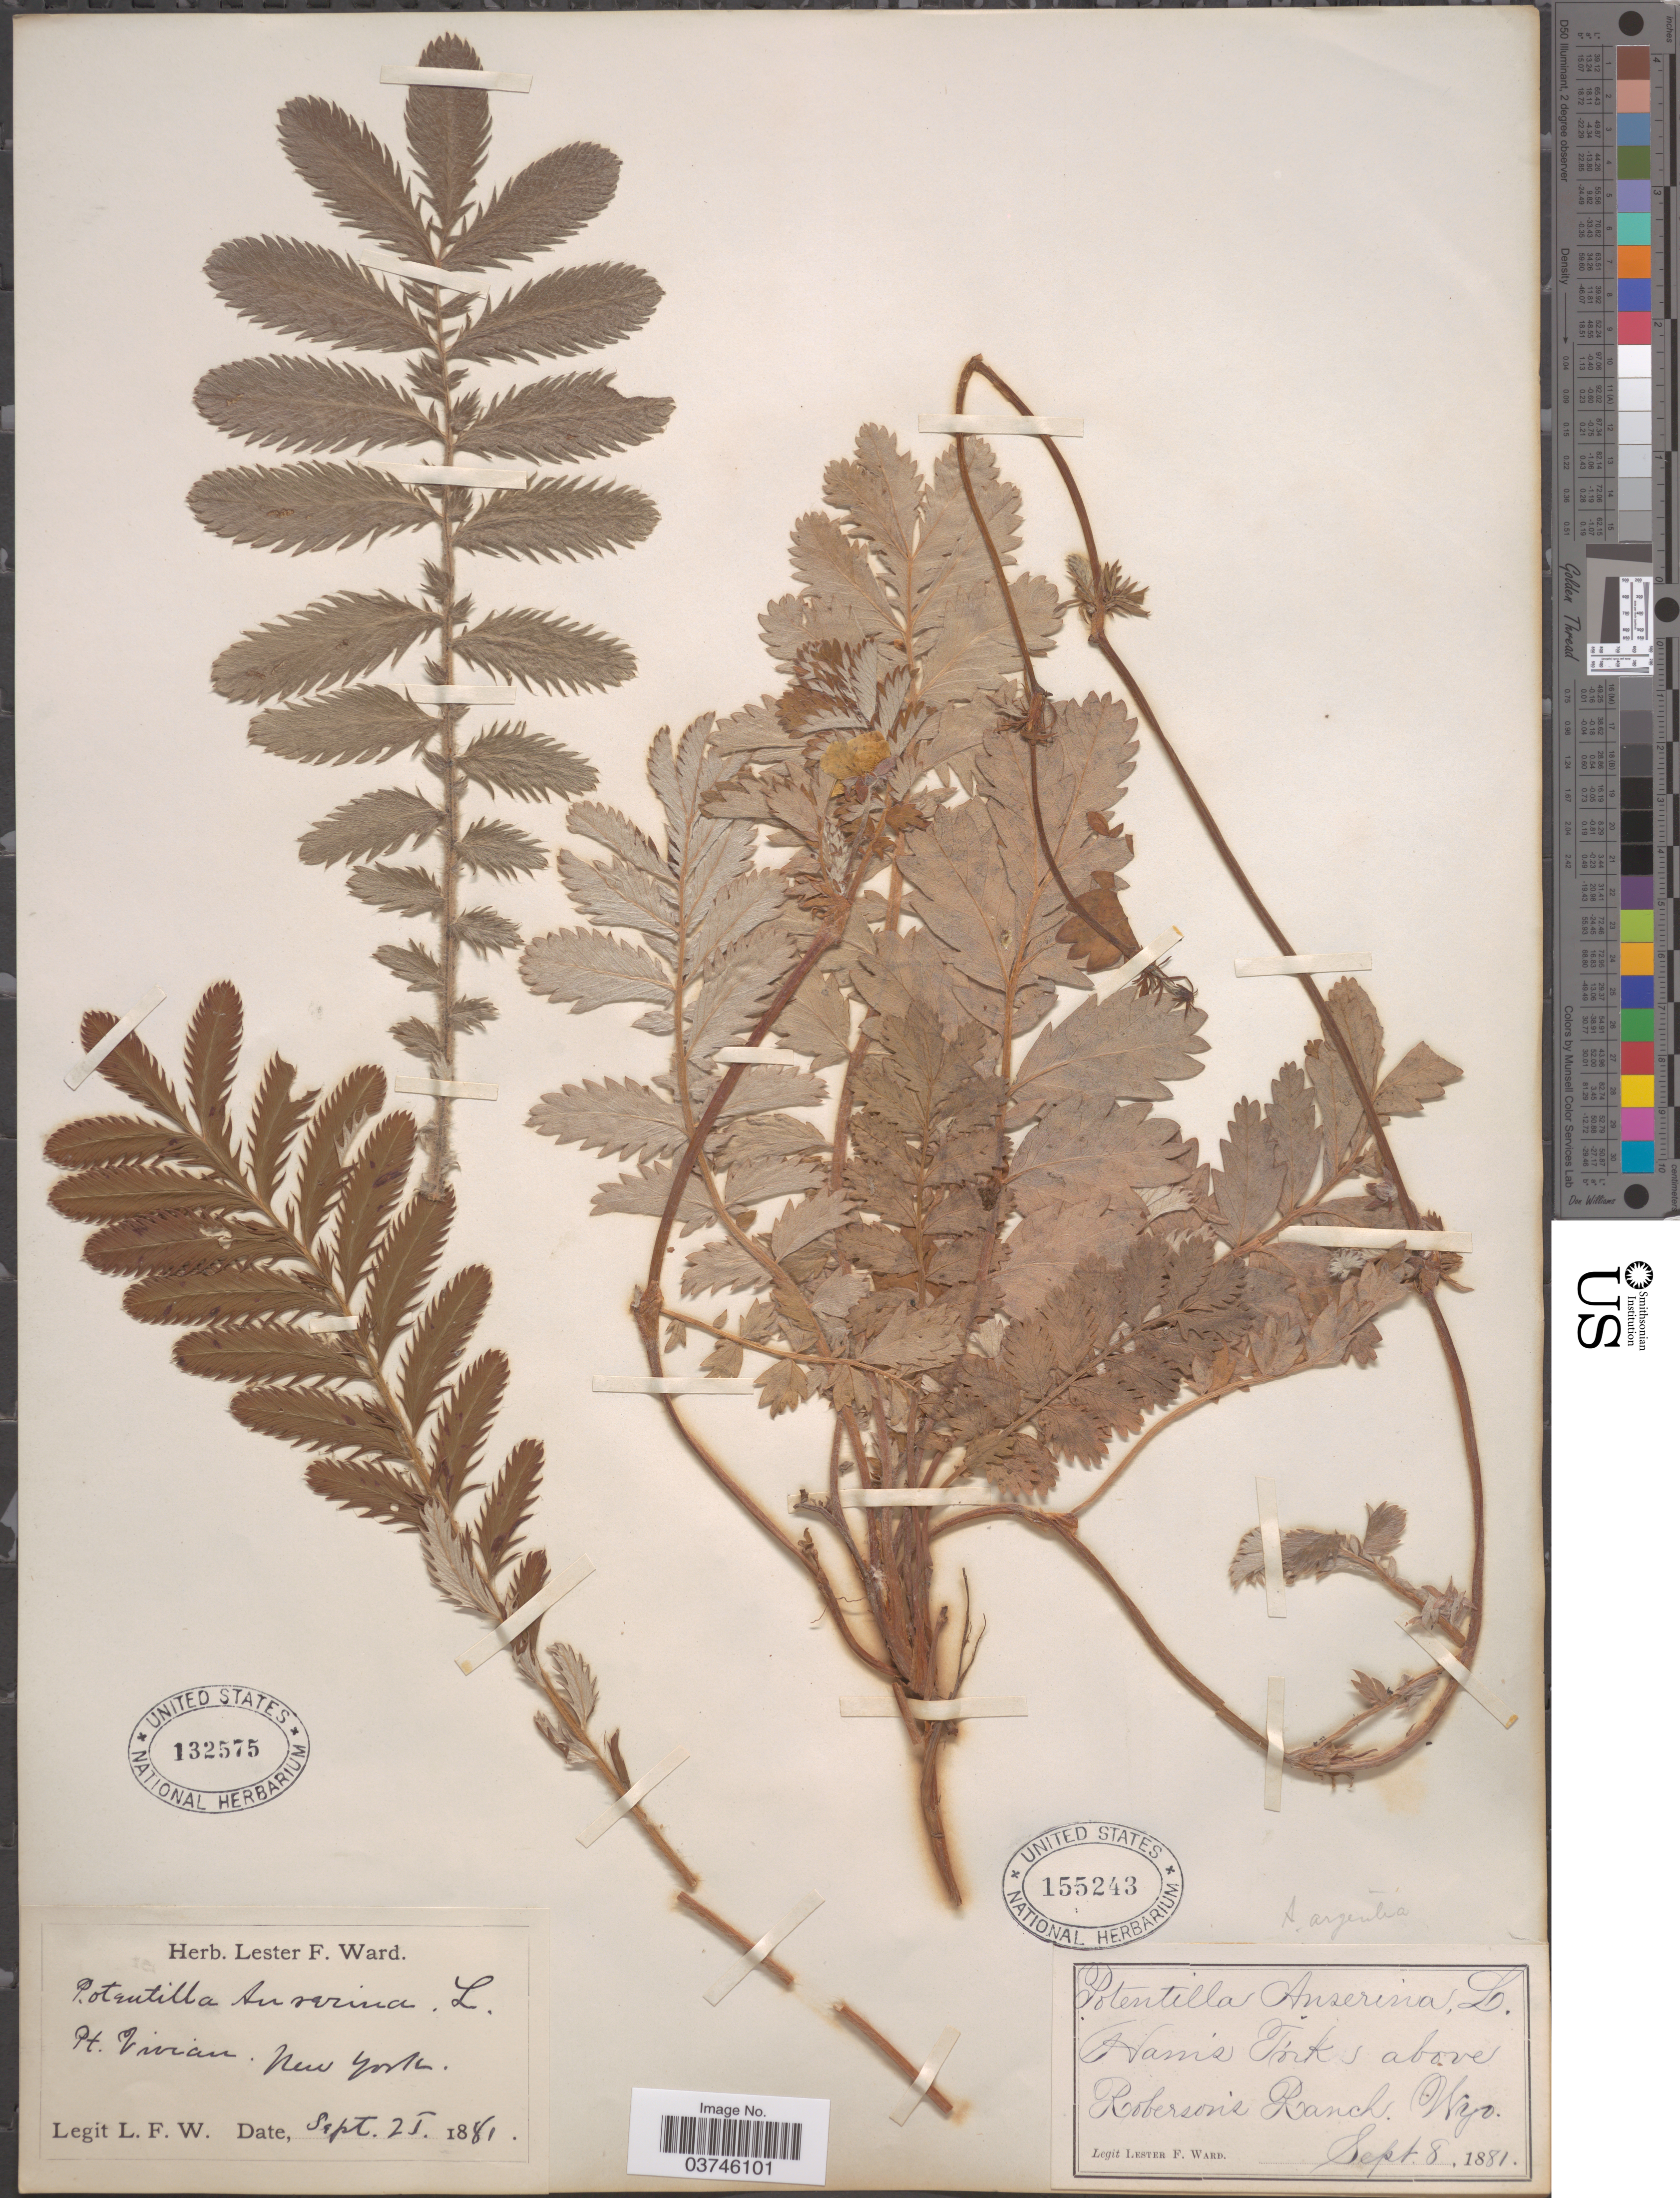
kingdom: Plantae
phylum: Tracheophyta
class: Magnoliopsida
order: Rosales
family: Rosaceae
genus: Argentina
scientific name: Argentina anserina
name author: (L.) Rydb.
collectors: L. F. Ward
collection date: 1881-09-25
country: United States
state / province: New York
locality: Pt Vivian.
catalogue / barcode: US 132575